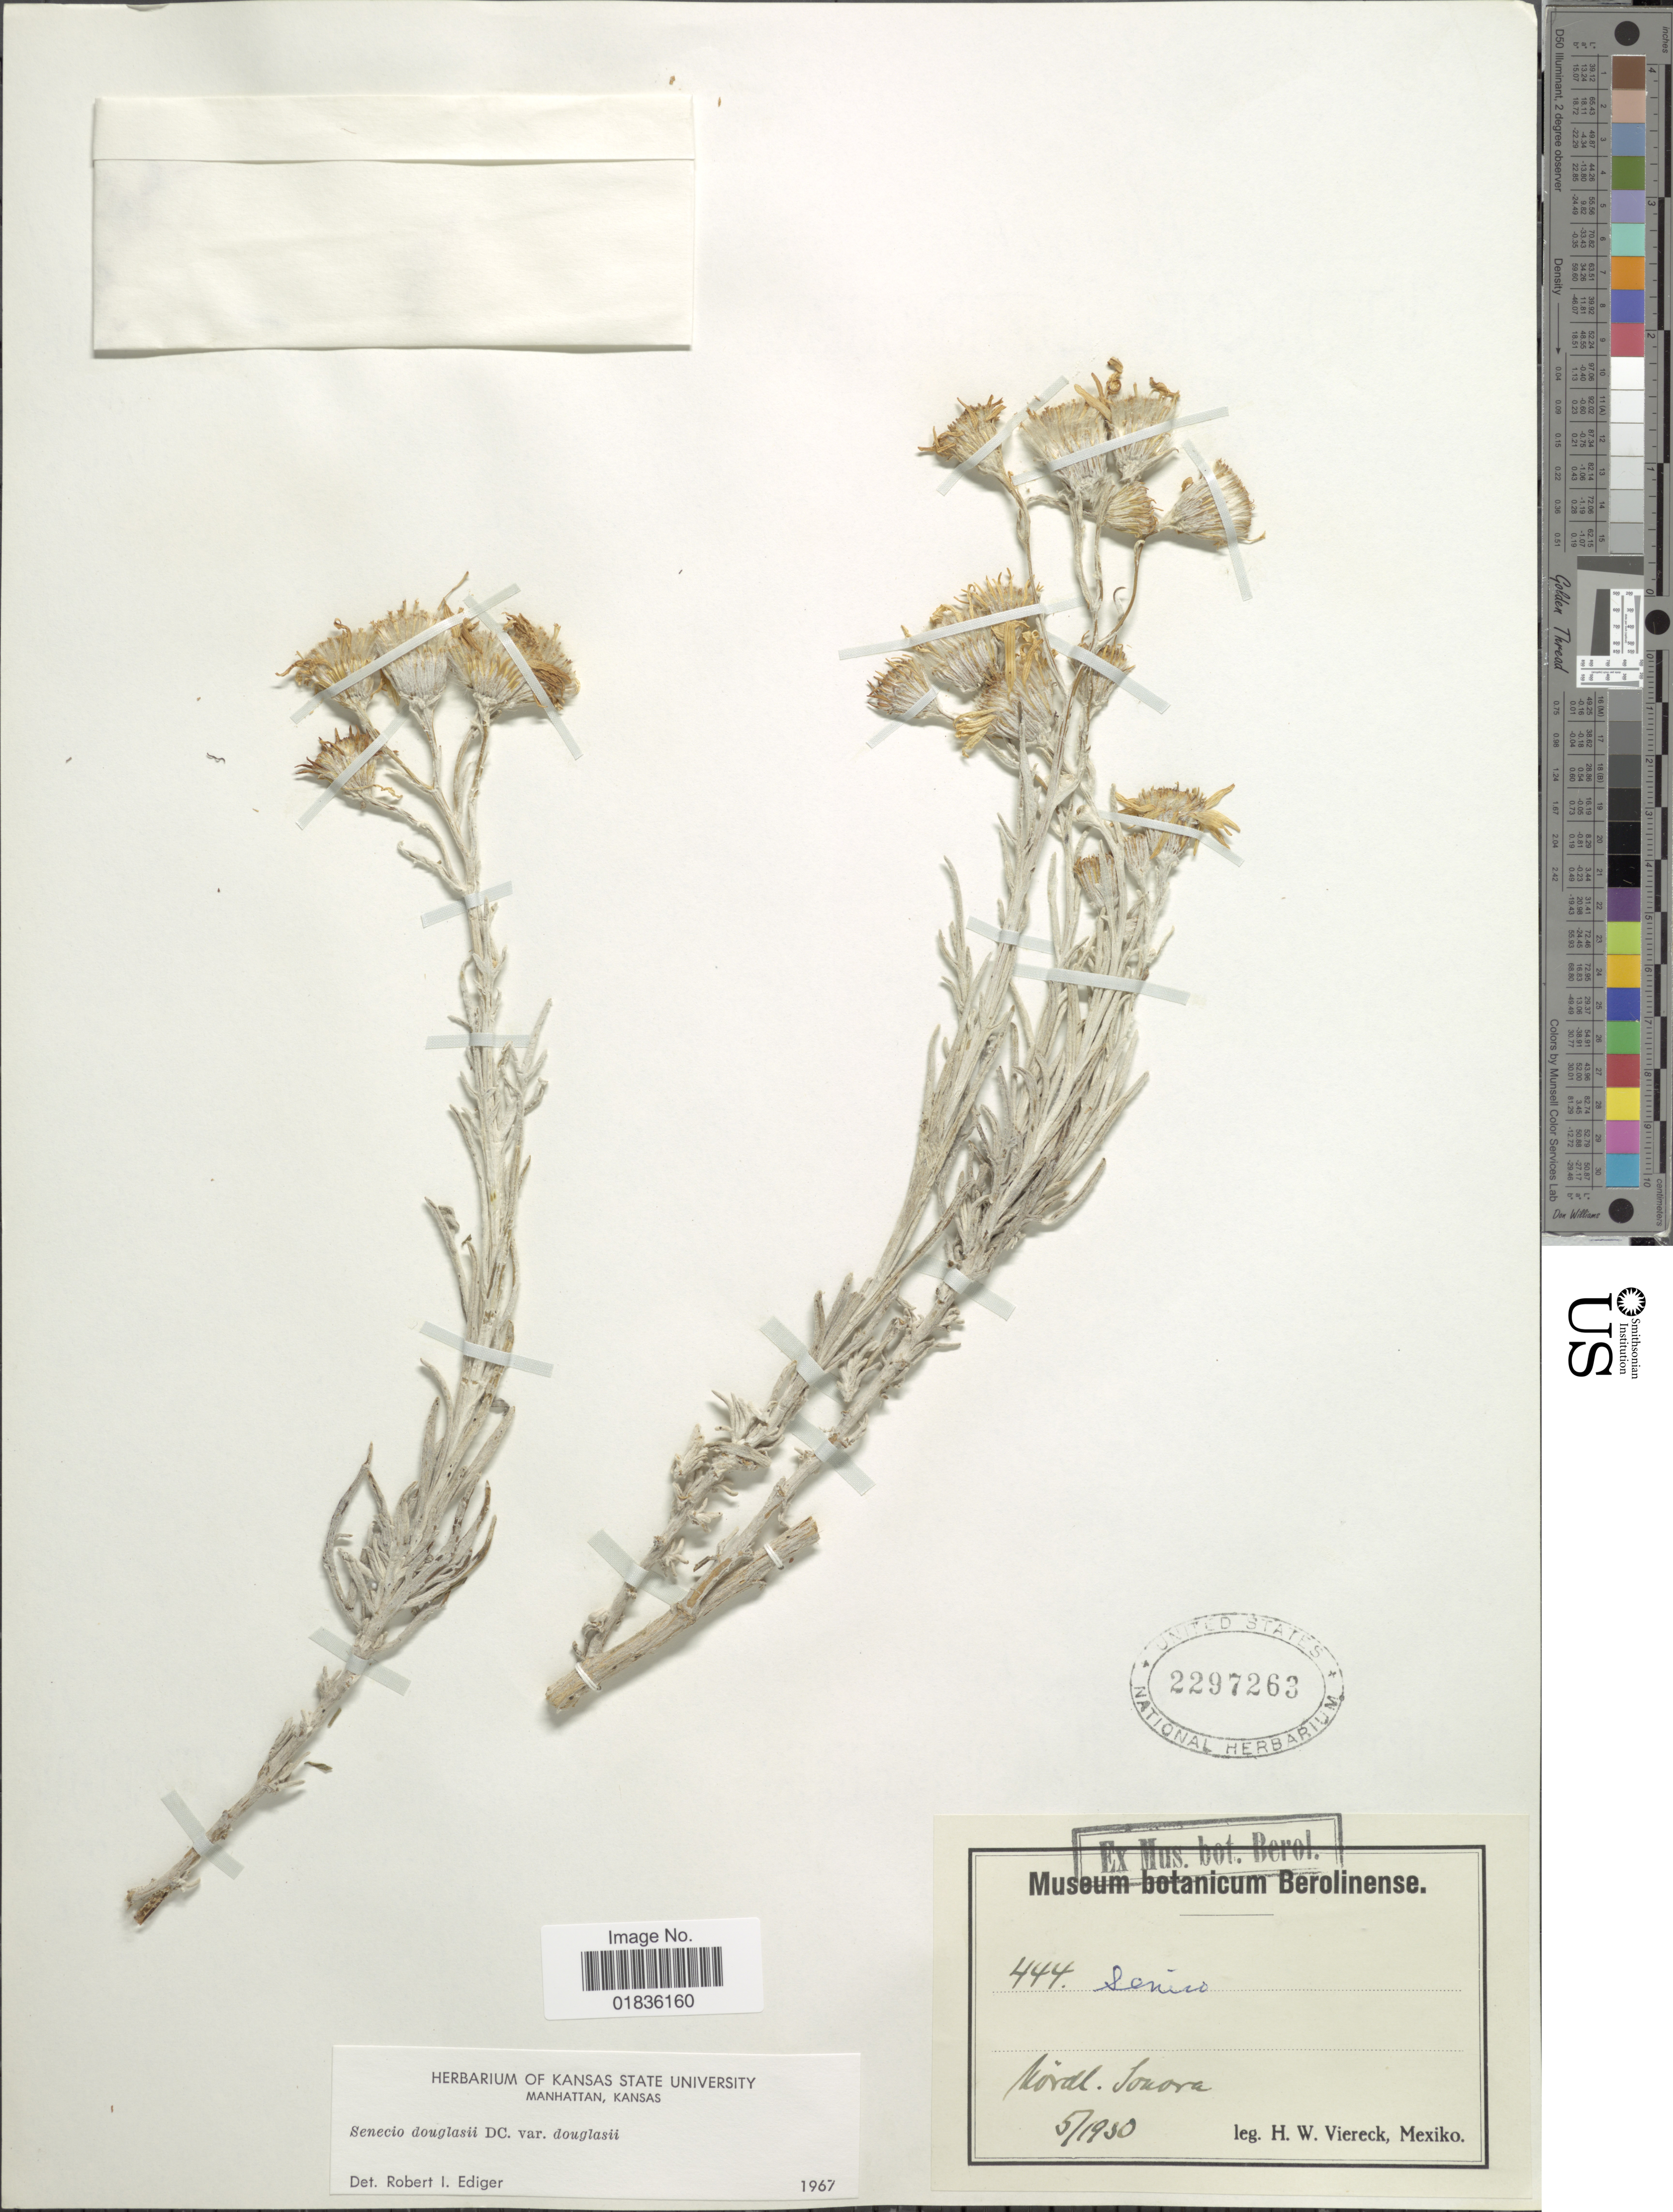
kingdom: Plantae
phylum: Tracheophyta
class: Magnoliopsida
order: Asterales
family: Asteraceae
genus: Senecio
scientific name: Senecio flaccidus var. douglasii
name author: (DC.) B.L. Turner & T.M. Barkley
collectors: H. W. Viereck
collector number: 444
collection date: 1950-05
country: Mexico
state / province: Sonora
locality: Nordl. Sonora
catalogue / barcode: US 2297263